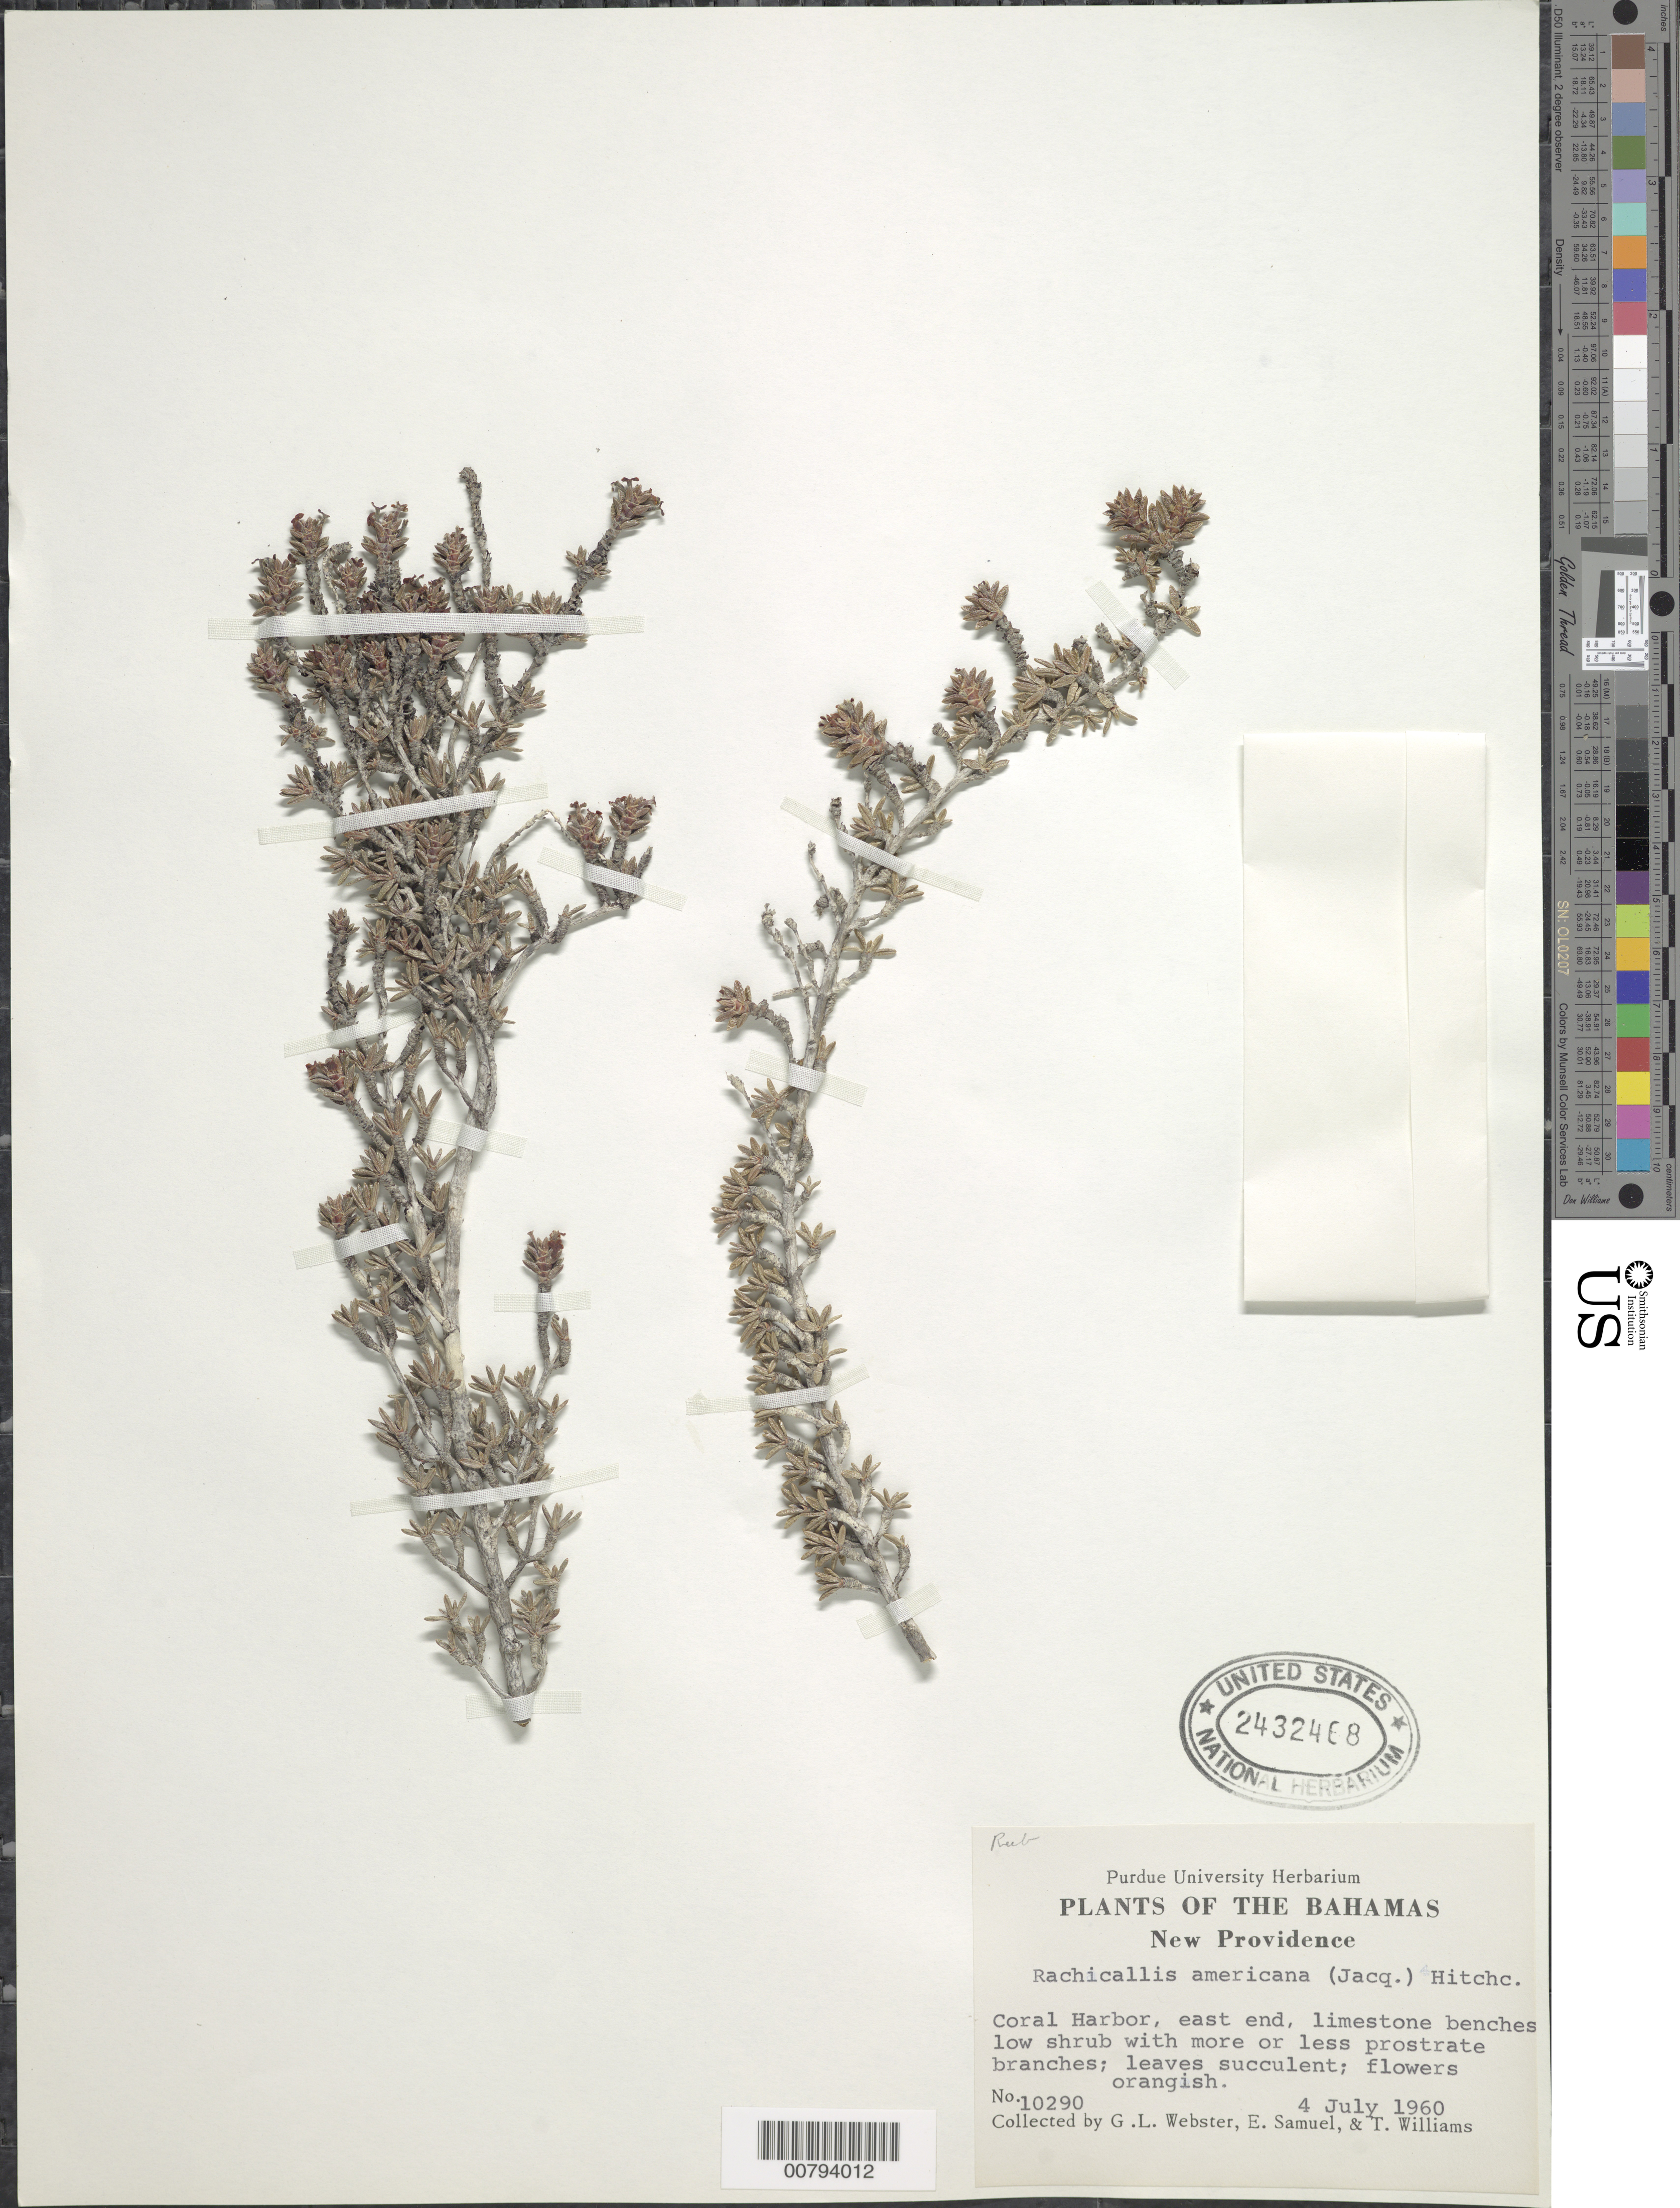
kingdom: Plantae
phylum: Tracheophyta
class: Magnoliopsida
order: Gentianales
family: Rubiaceae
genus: Rachicallis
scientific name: Rachicallis americana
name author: (Jacq.) Hitchc.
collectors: G. L. Webster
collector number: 10290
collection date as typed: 04 Jul 1960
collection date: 1960-07-04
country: Bahamas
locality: New Providence. Coral Harbor, east end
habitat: Limestone benches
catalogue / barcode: US 2432468